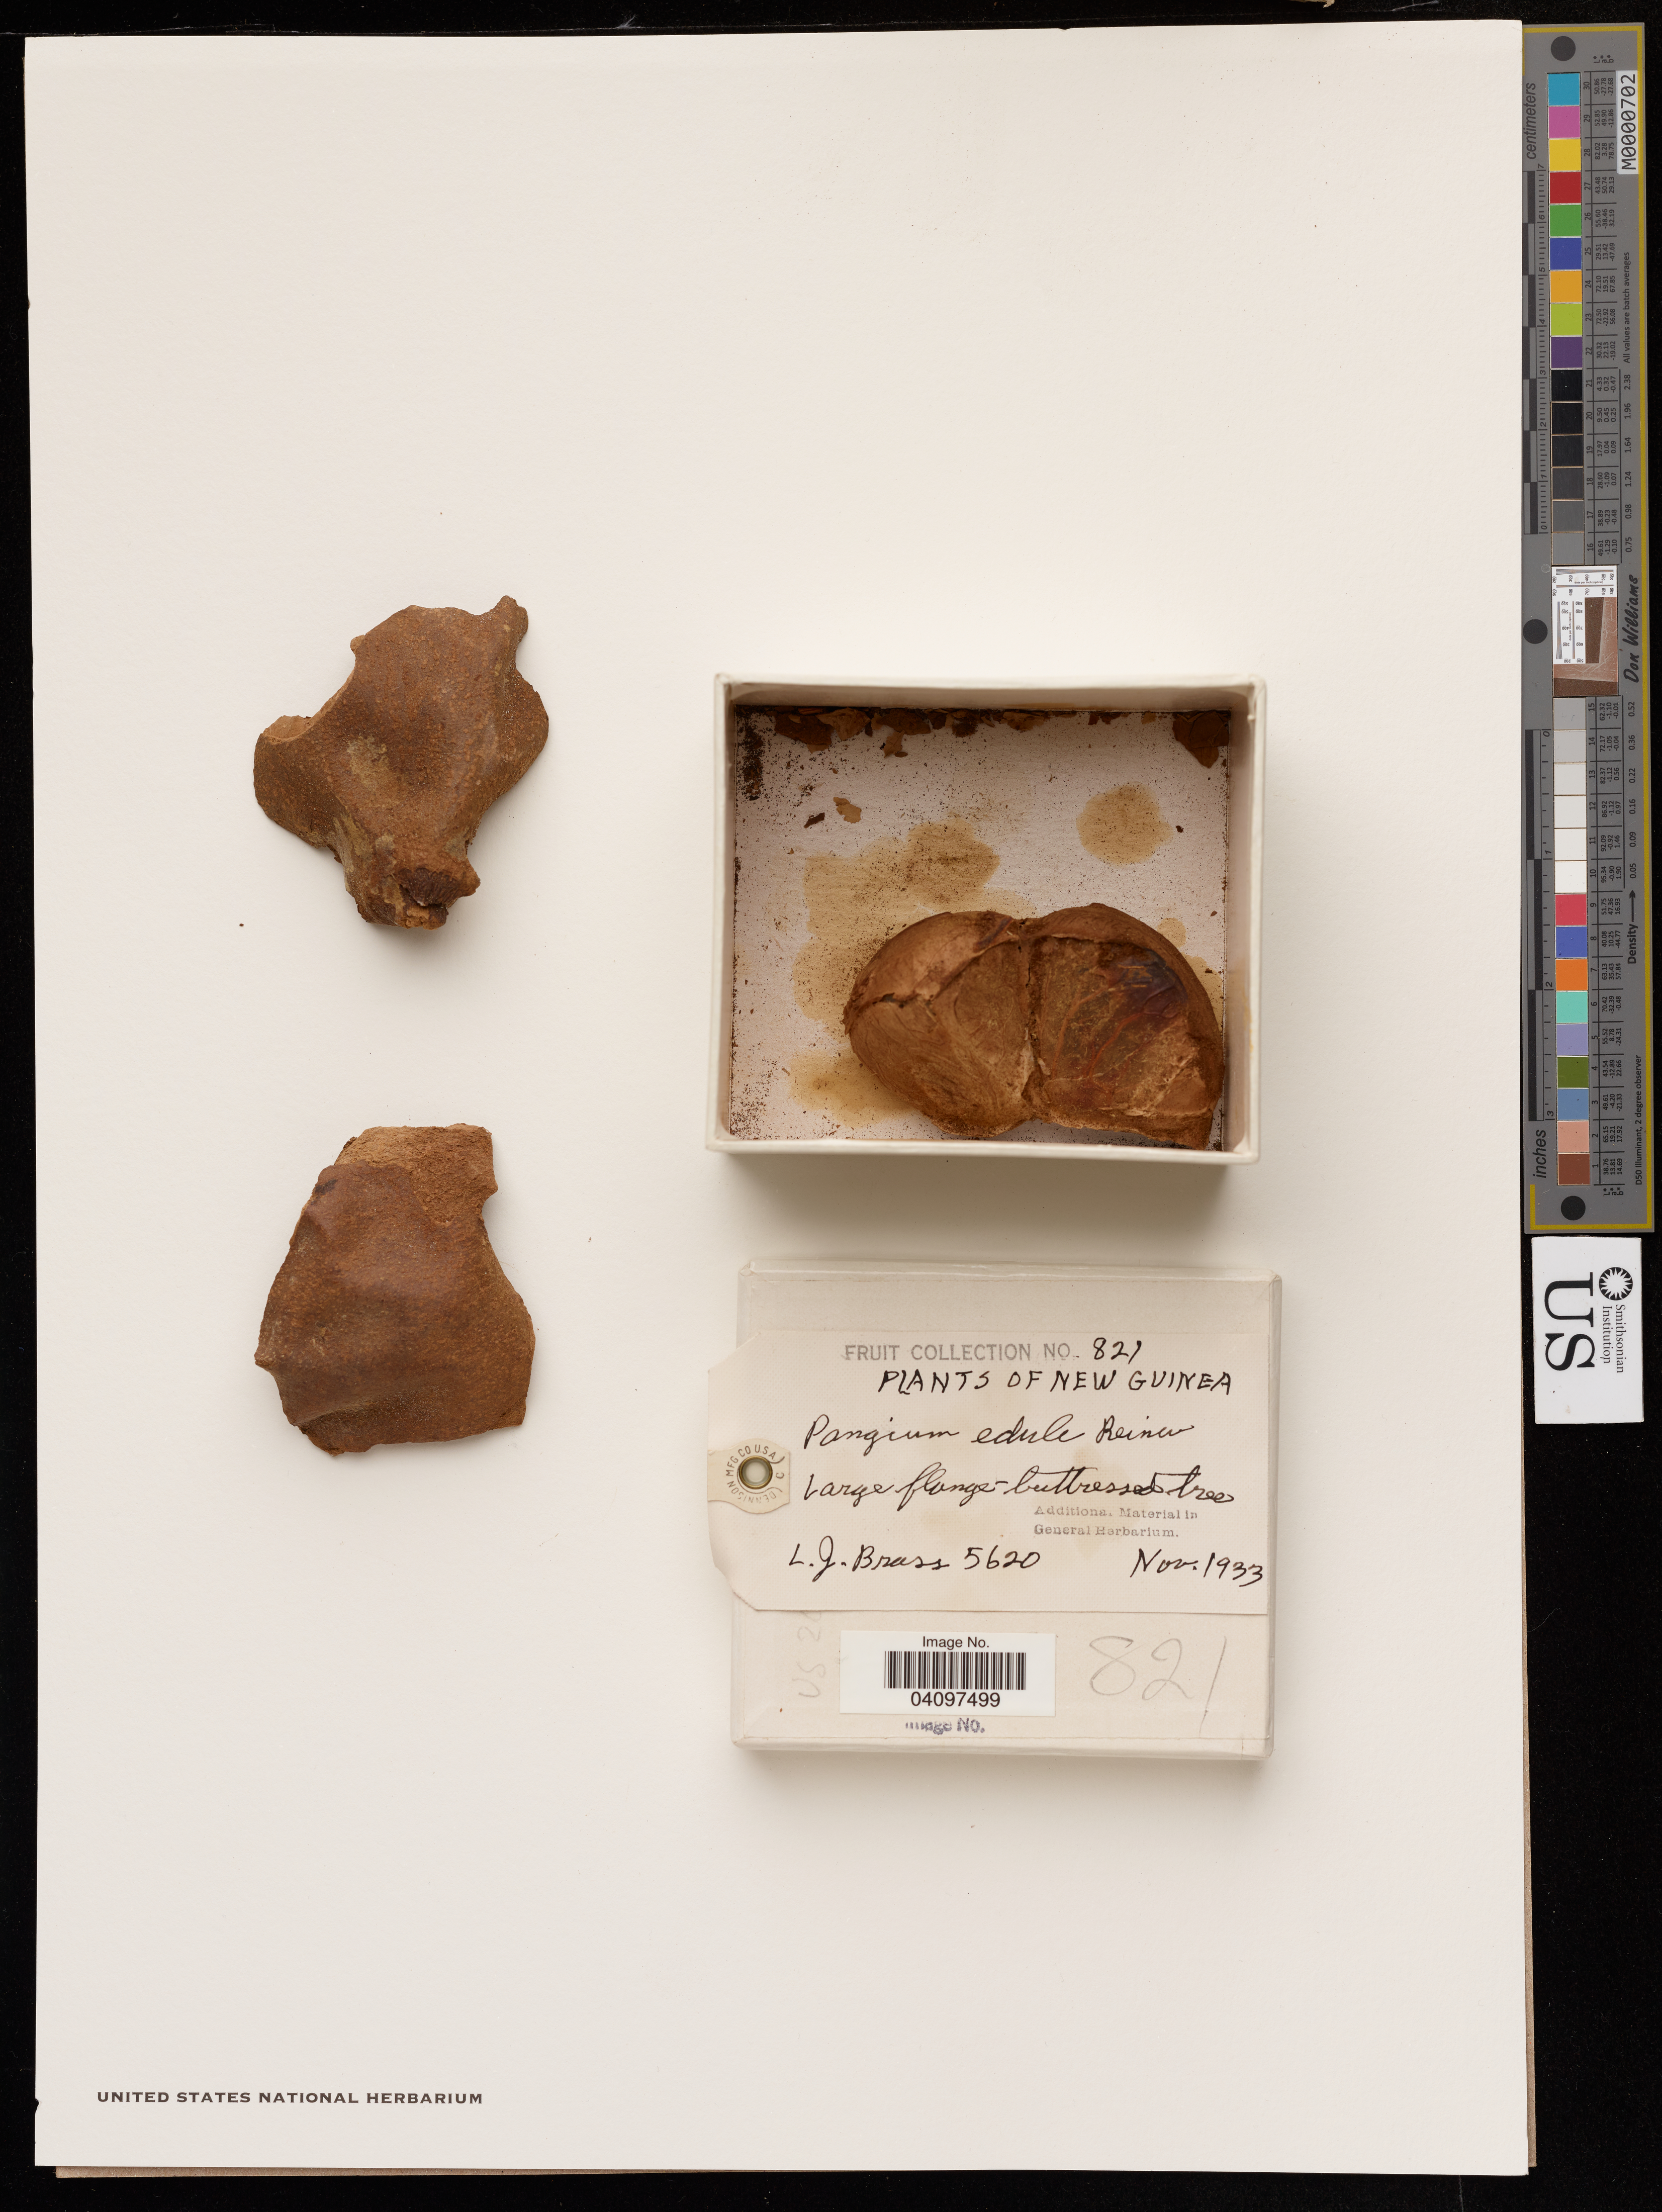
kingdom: Plantae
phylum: Tracheophyta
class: Magnoliopsida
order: Malpighiales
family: Achariaceae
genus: Pangium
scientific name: Pangium edule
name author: Reinw.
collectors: L. J. Brass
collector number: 5620/821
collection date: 1933-11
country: Papua New Guinea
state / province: Central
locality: (British New Guinea). The 1933 New Guinea Expedition of the American Museum of Natural History. Kubuna, Central Division.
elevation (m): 100